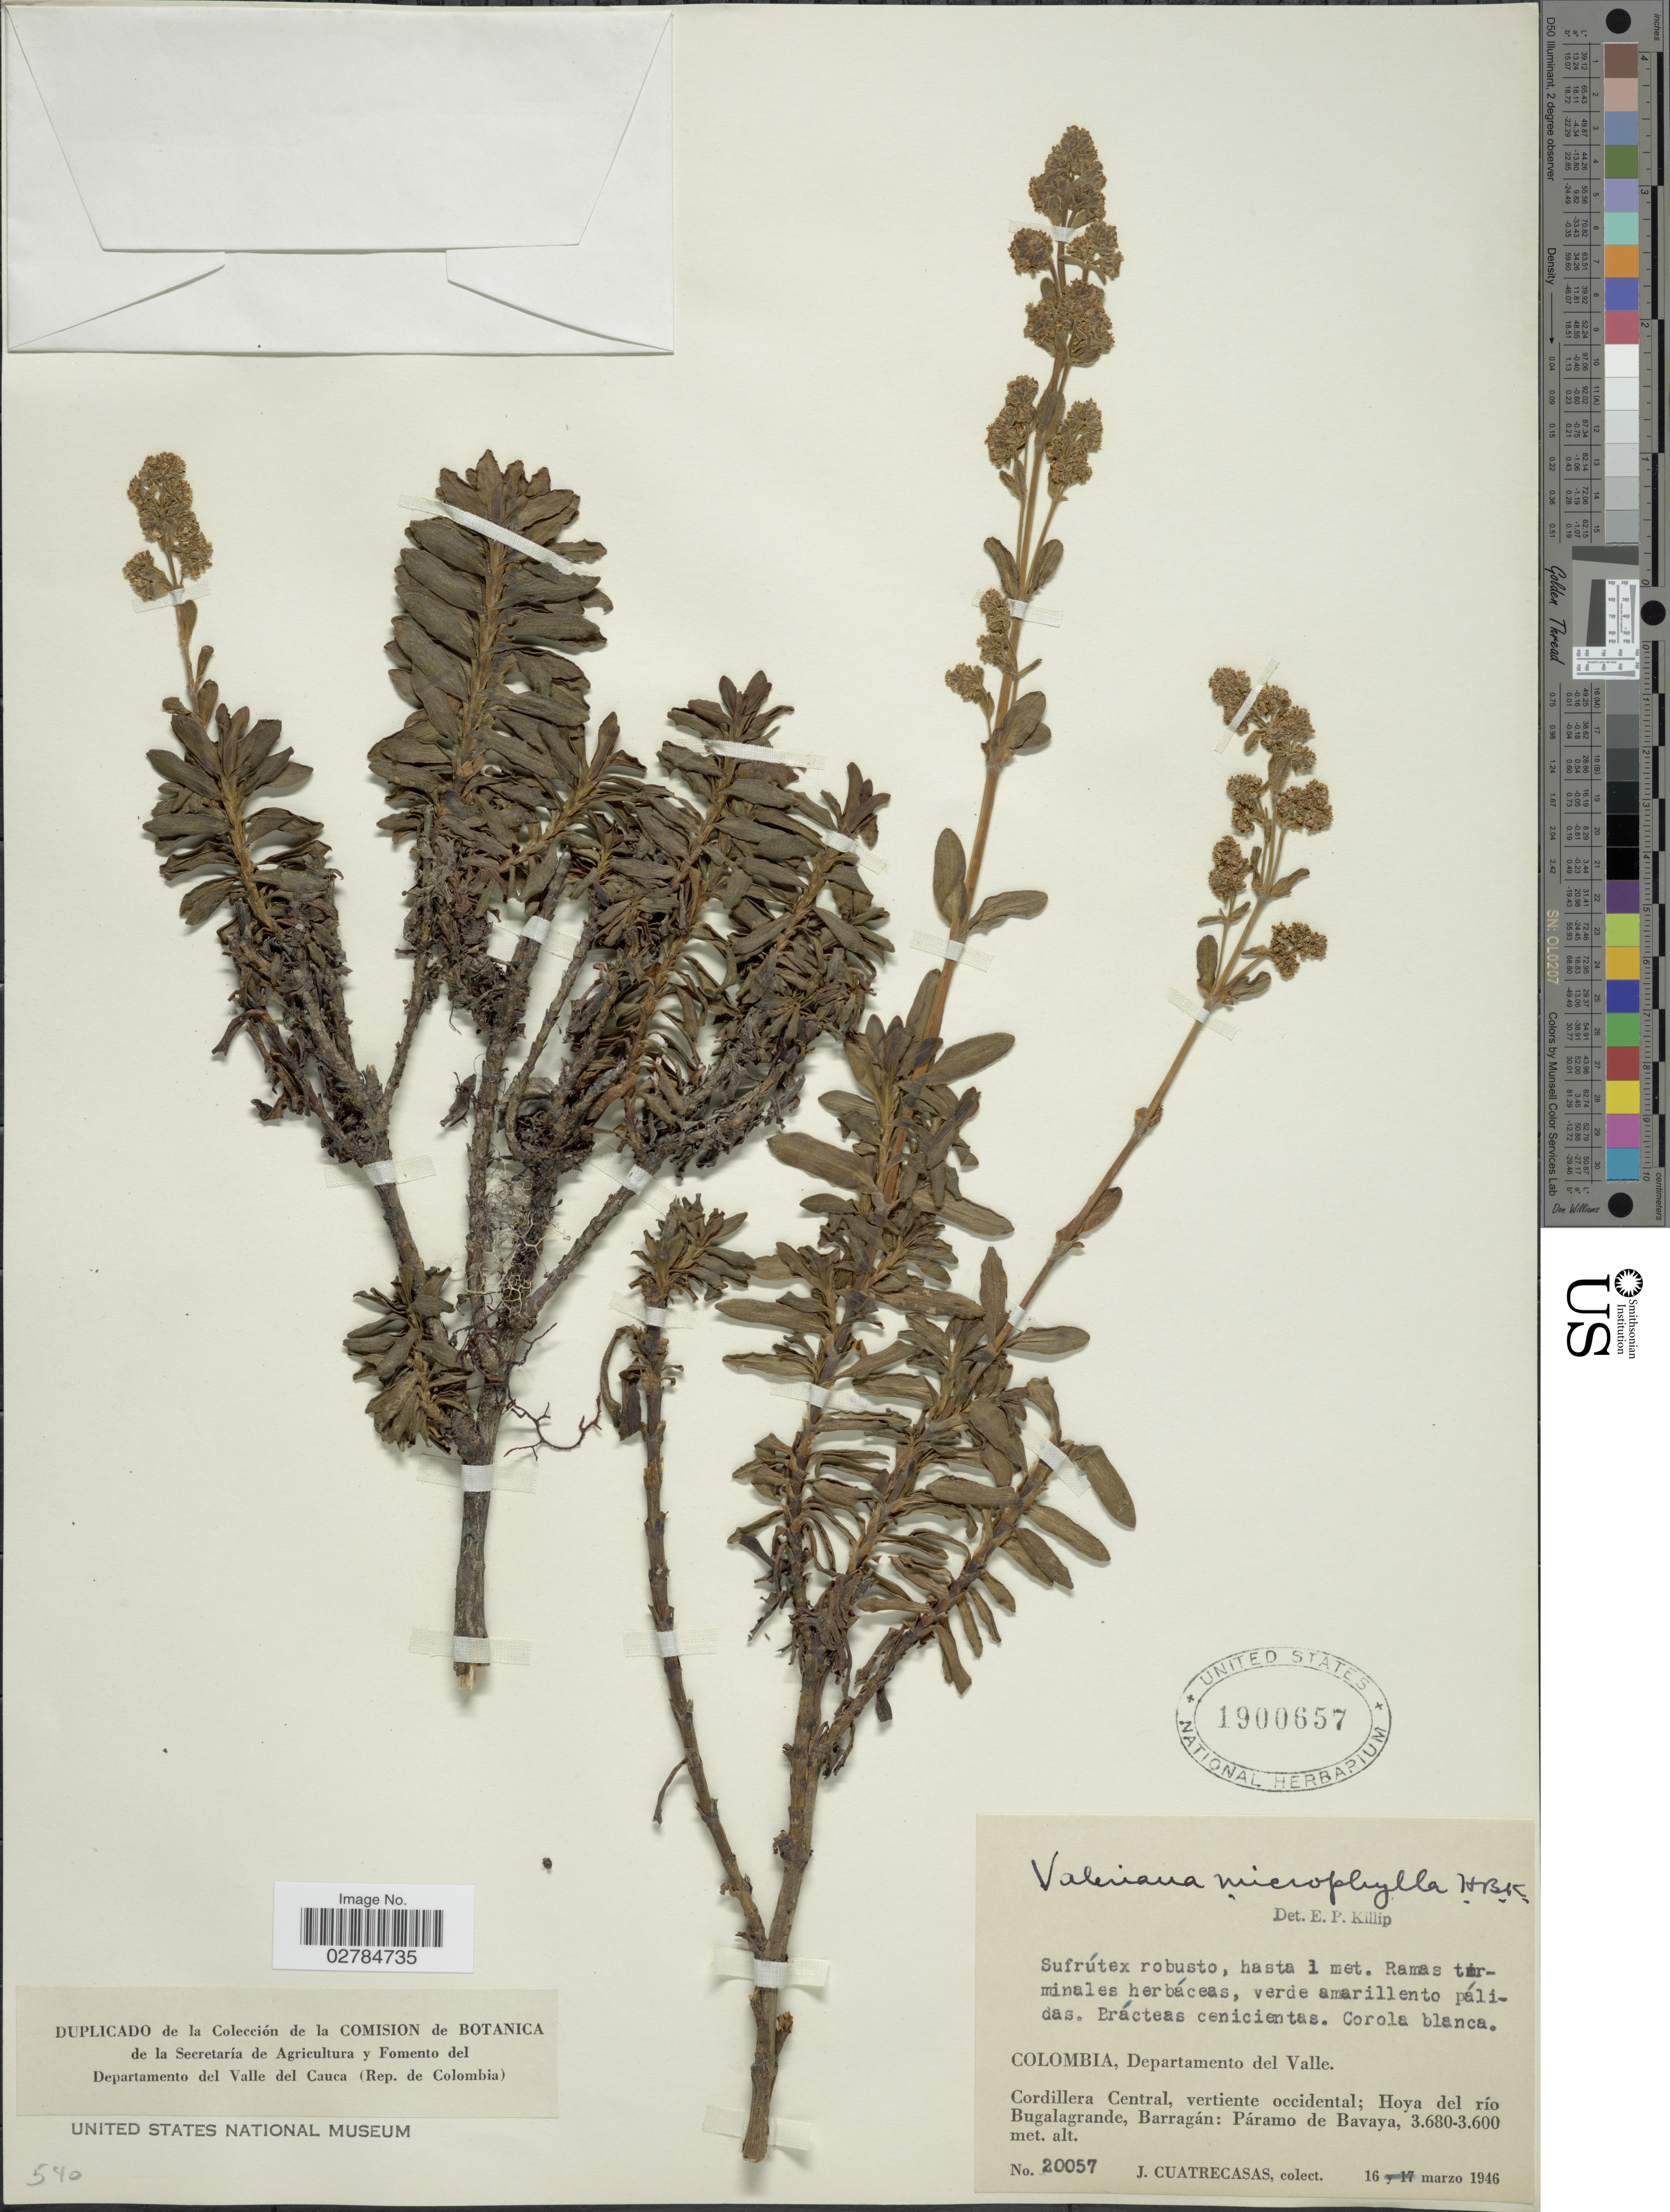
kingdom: Plantae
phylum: Tracheophyta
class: Magnoliopsida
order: Dipsacales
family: Caprifoliaceae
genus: Valeriana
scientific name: Valeriana microphylla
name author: Kunth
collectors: J. Cuatrecasas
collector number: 20057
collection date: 1946-03-16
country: Colombia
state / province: Valle del Cauca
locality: Departamento del Valle. Cordillera Central, vertiente occidental; Hoya del río Bugalagrande, Barragán: Páramo de Bavaya.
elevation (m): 3600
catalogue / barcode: US 1900657